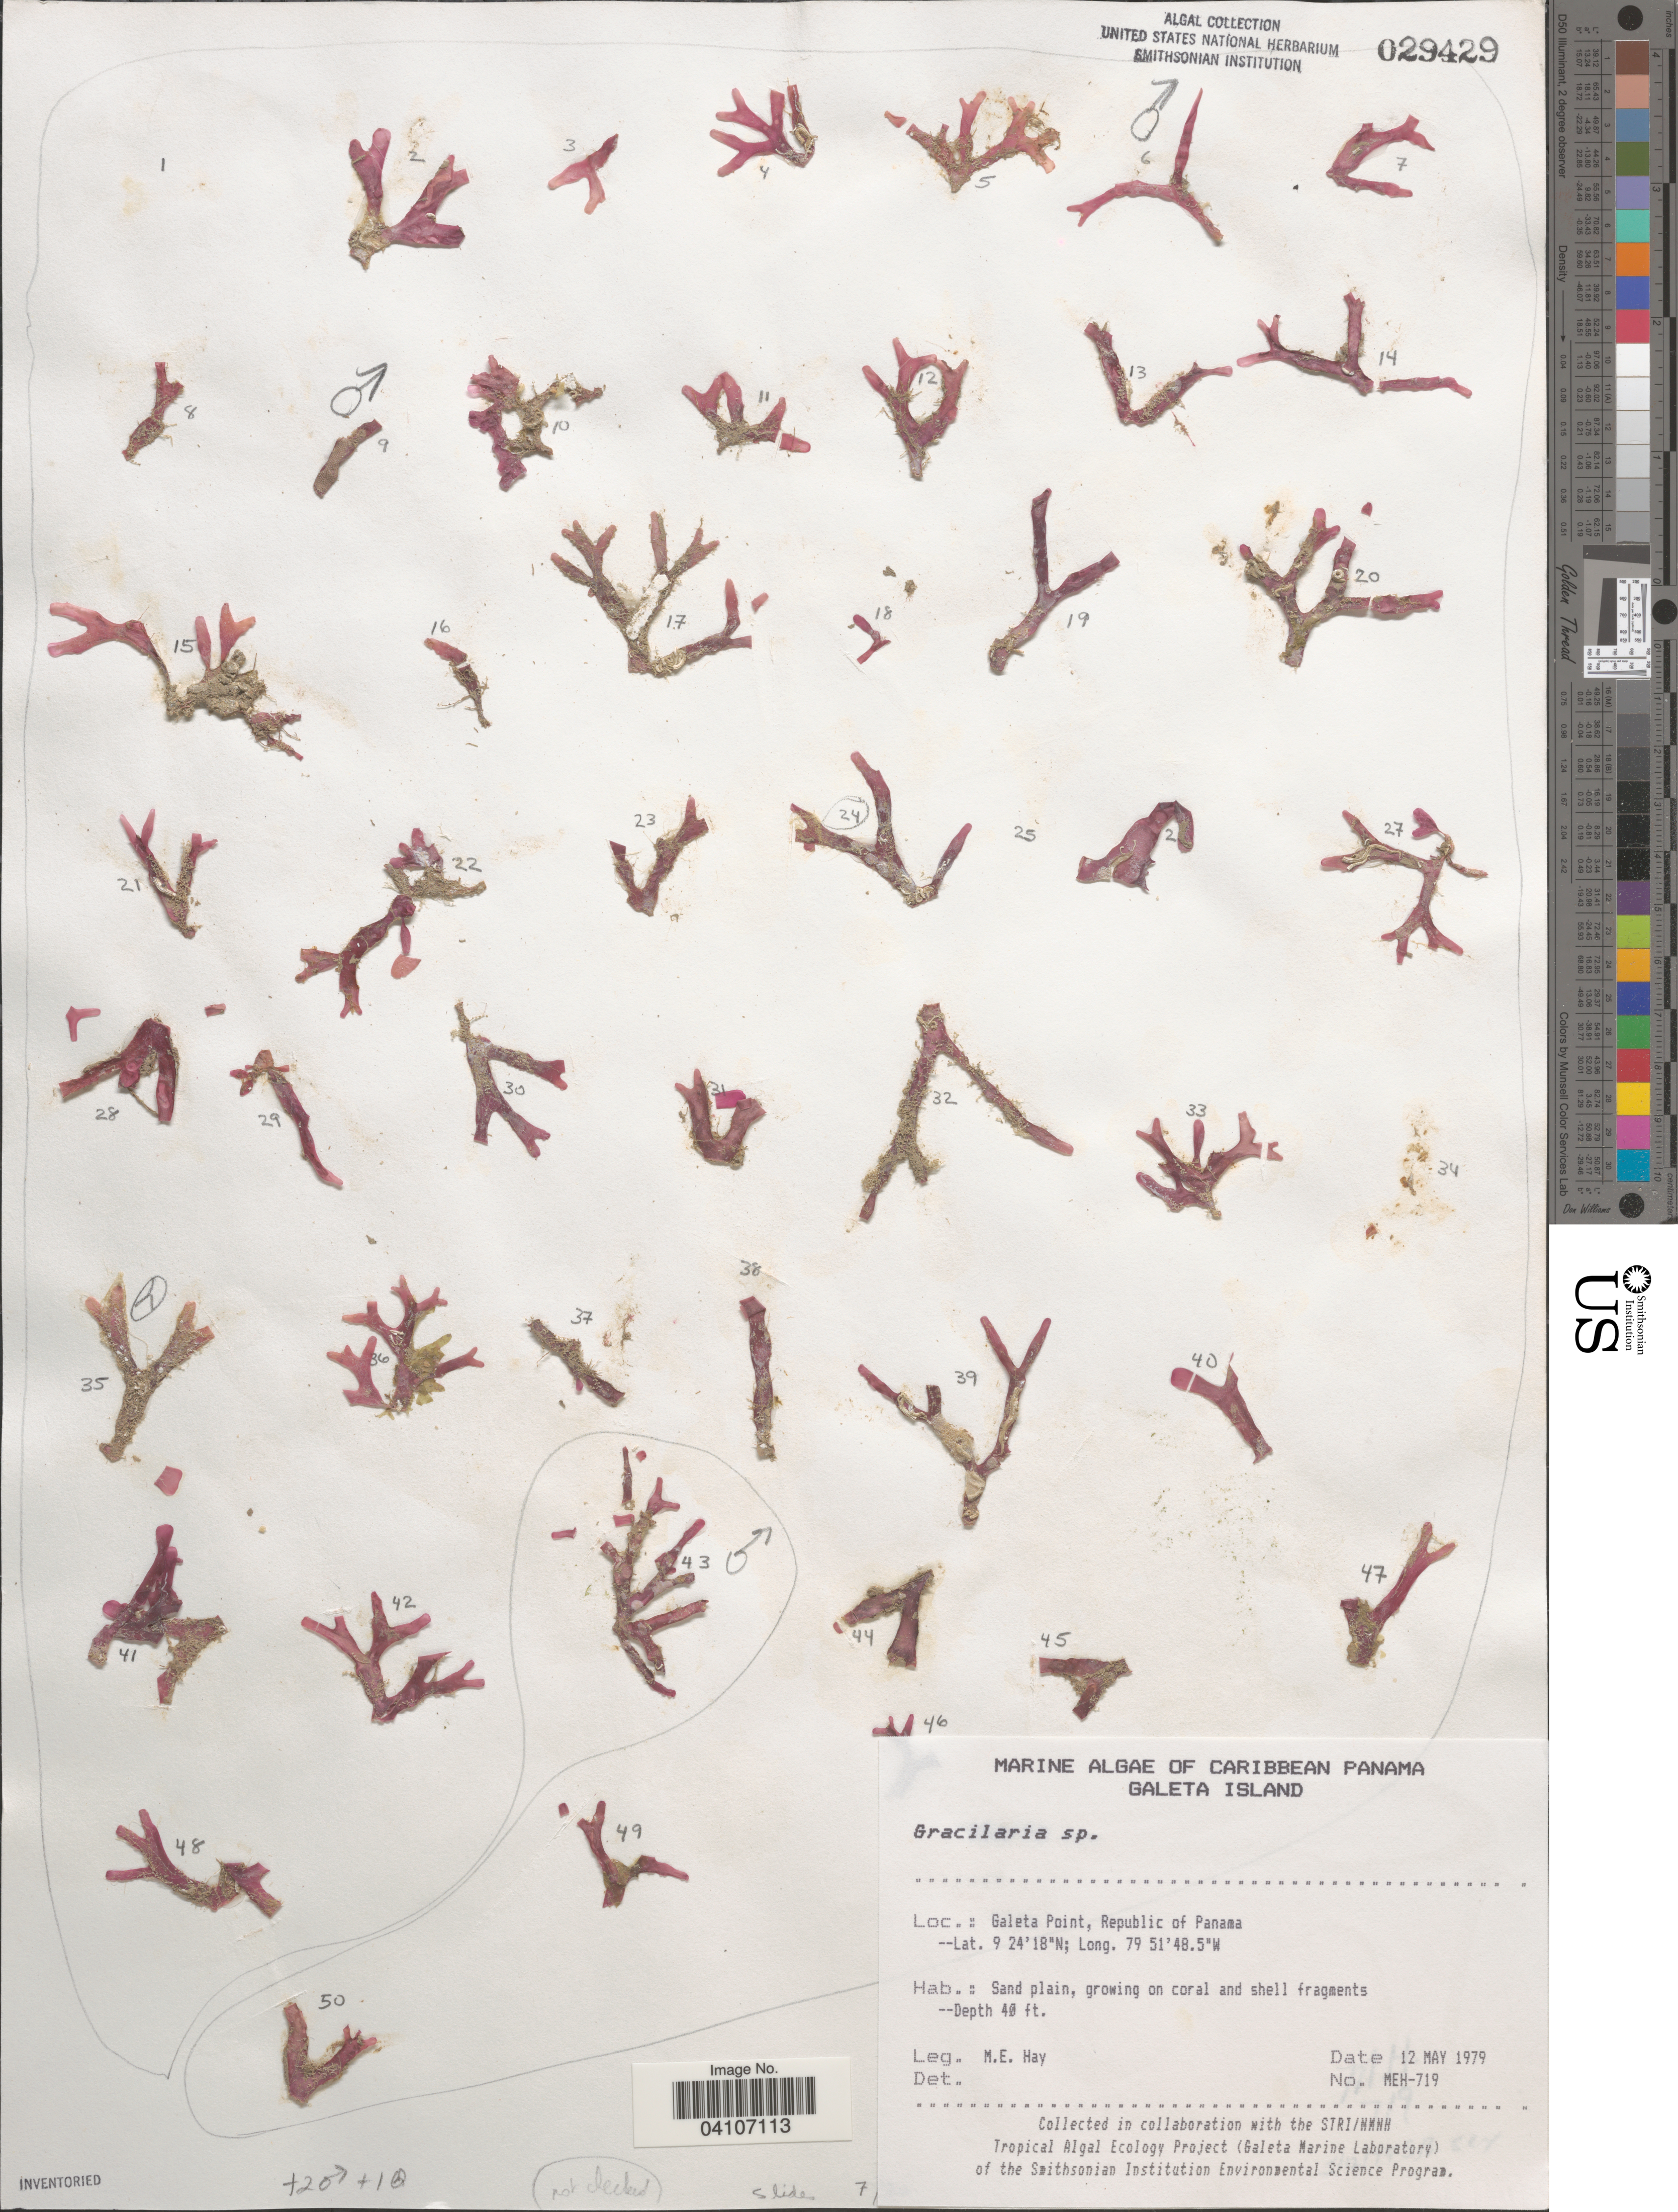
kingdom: Plantae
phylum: Rhodophyta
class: Florideophyceae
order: Gracilariales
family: Gracilariaceae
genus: Gracilaria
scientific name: Gracilaria sp.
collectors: M. E. Hay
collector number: MEH-719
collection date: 1979-05-12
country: Panama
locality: Galeta Point.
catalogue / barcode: US 29429